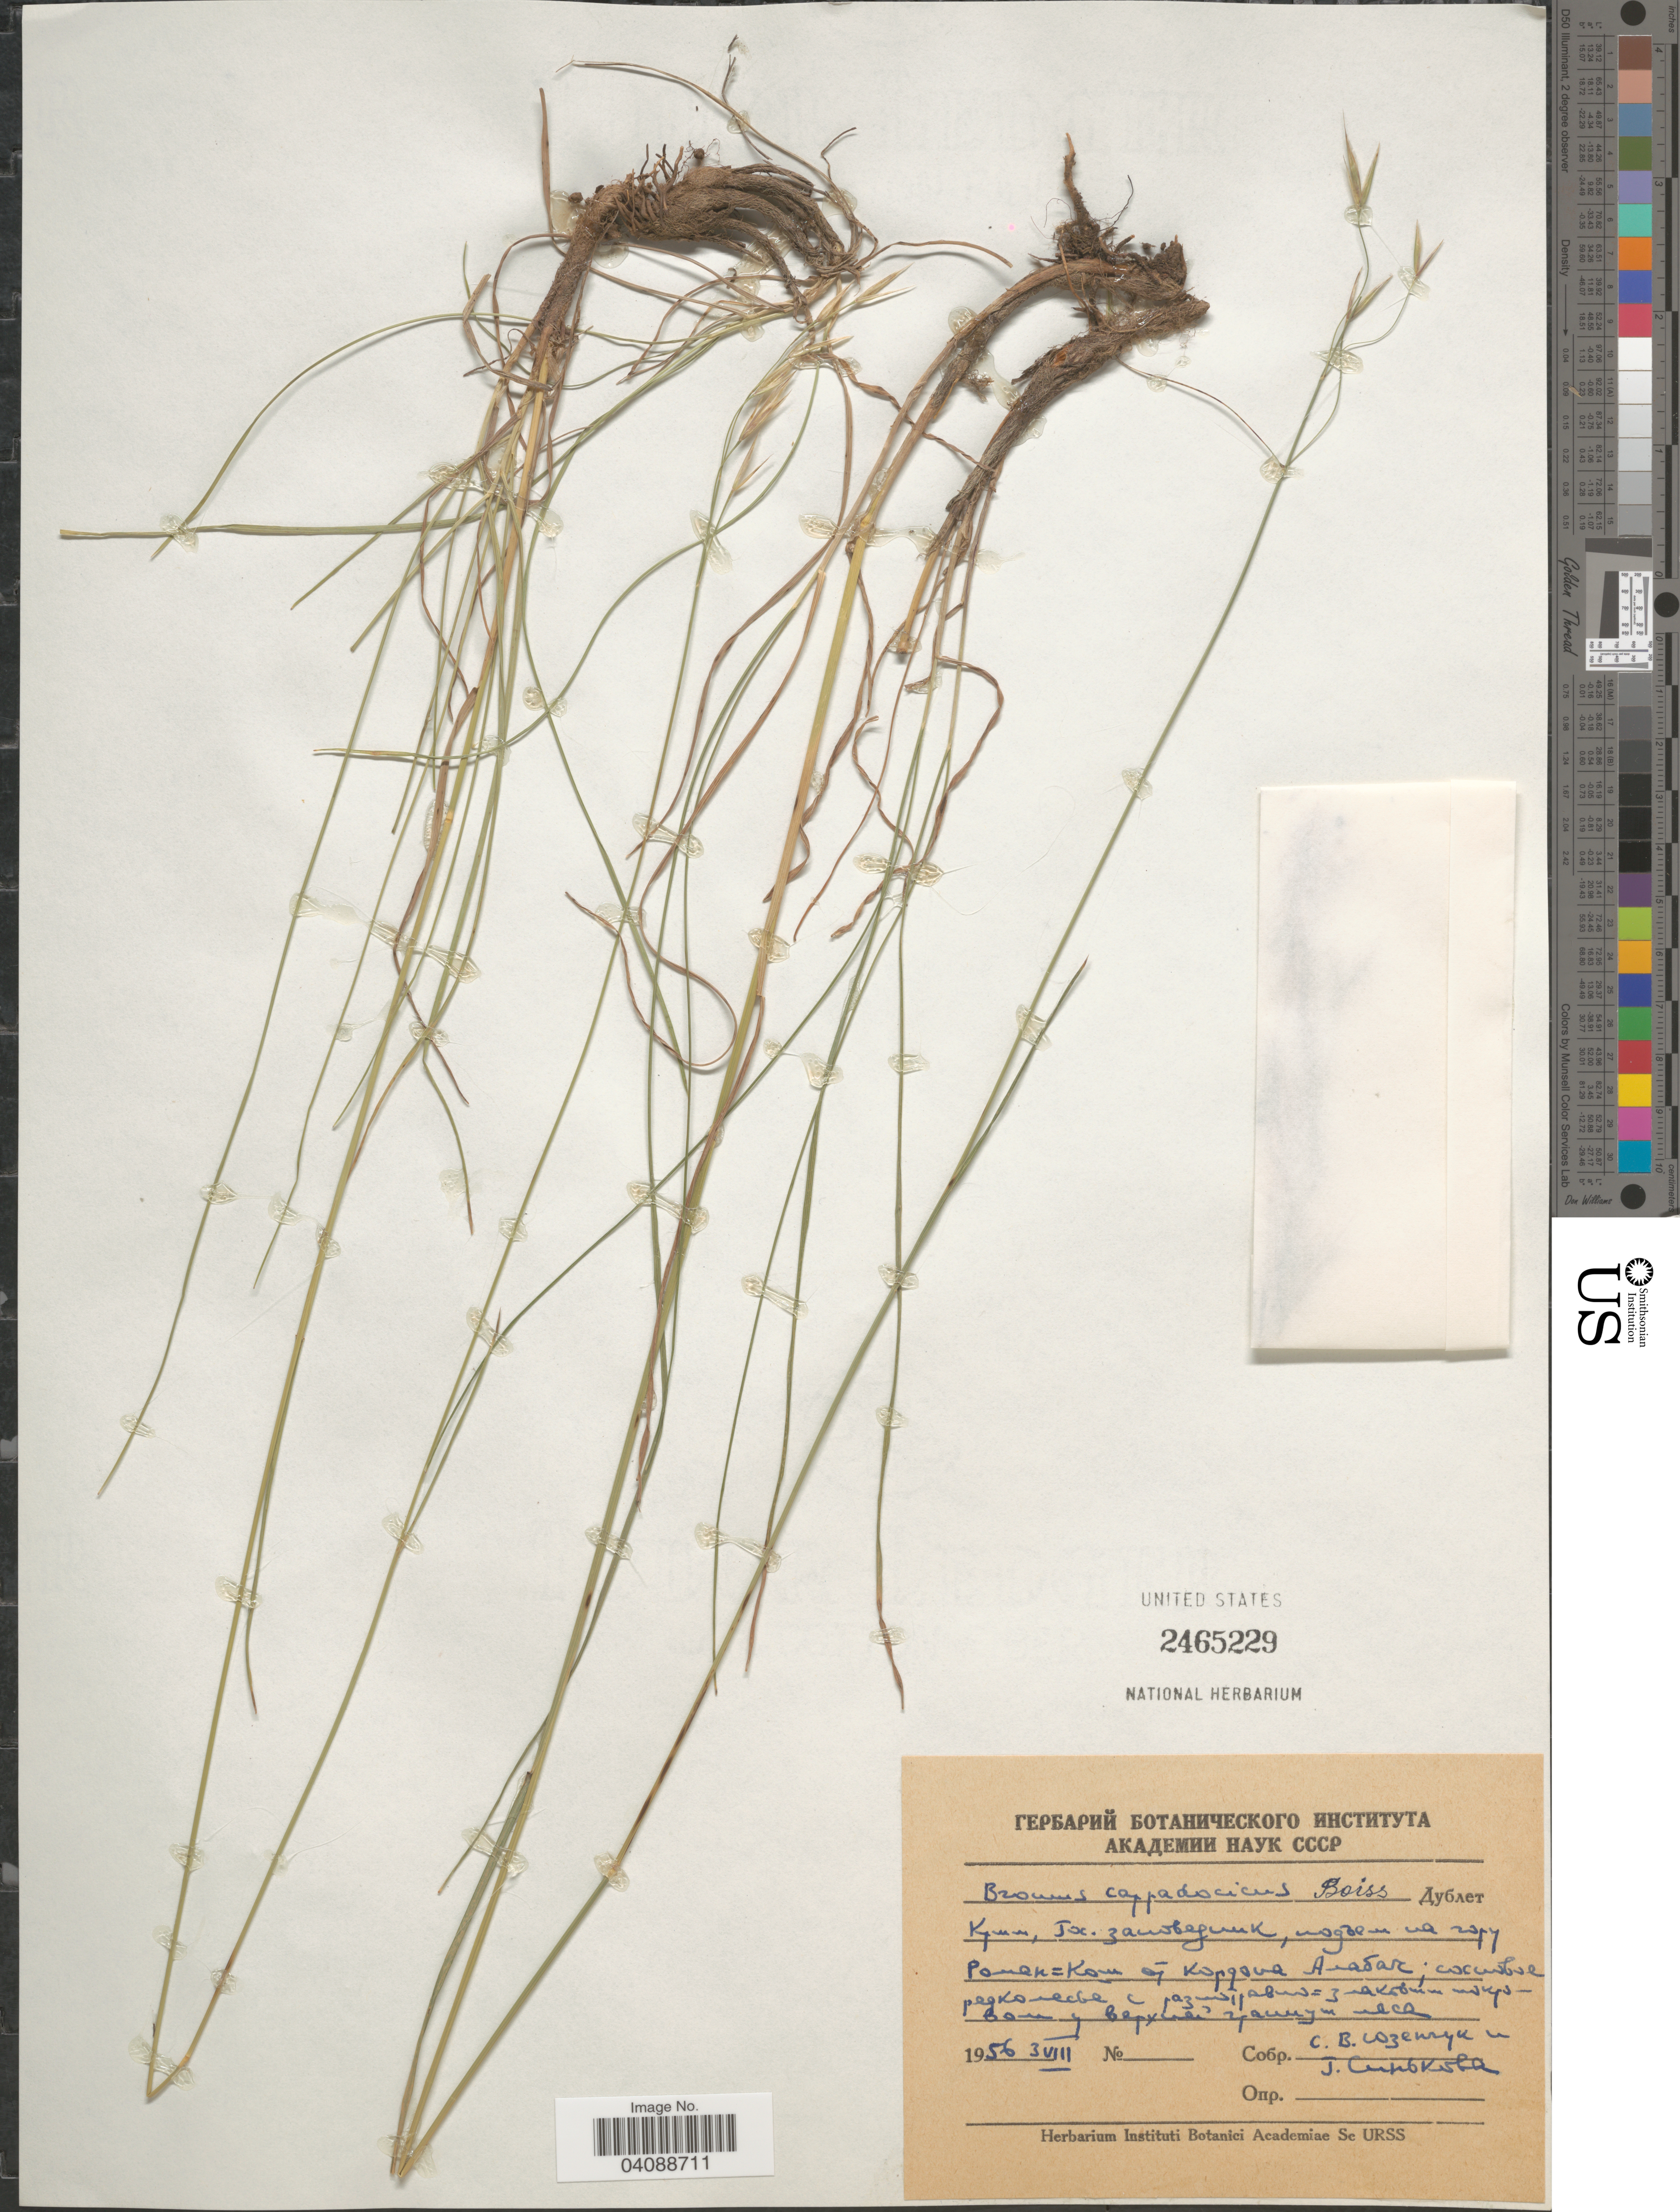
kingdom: Plantae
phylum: Tracheophyta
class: Liliopsida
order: Poales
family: Poaceae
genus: Bromus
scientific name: Bromus cappadocicus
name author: Boiss. & Balansa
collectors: S. Yuzepchuk & G. Sinkova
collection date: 1956-08-03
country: Ukraine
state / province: Crimea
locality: Roman-Kosh Mt.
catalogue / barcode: US 2465229